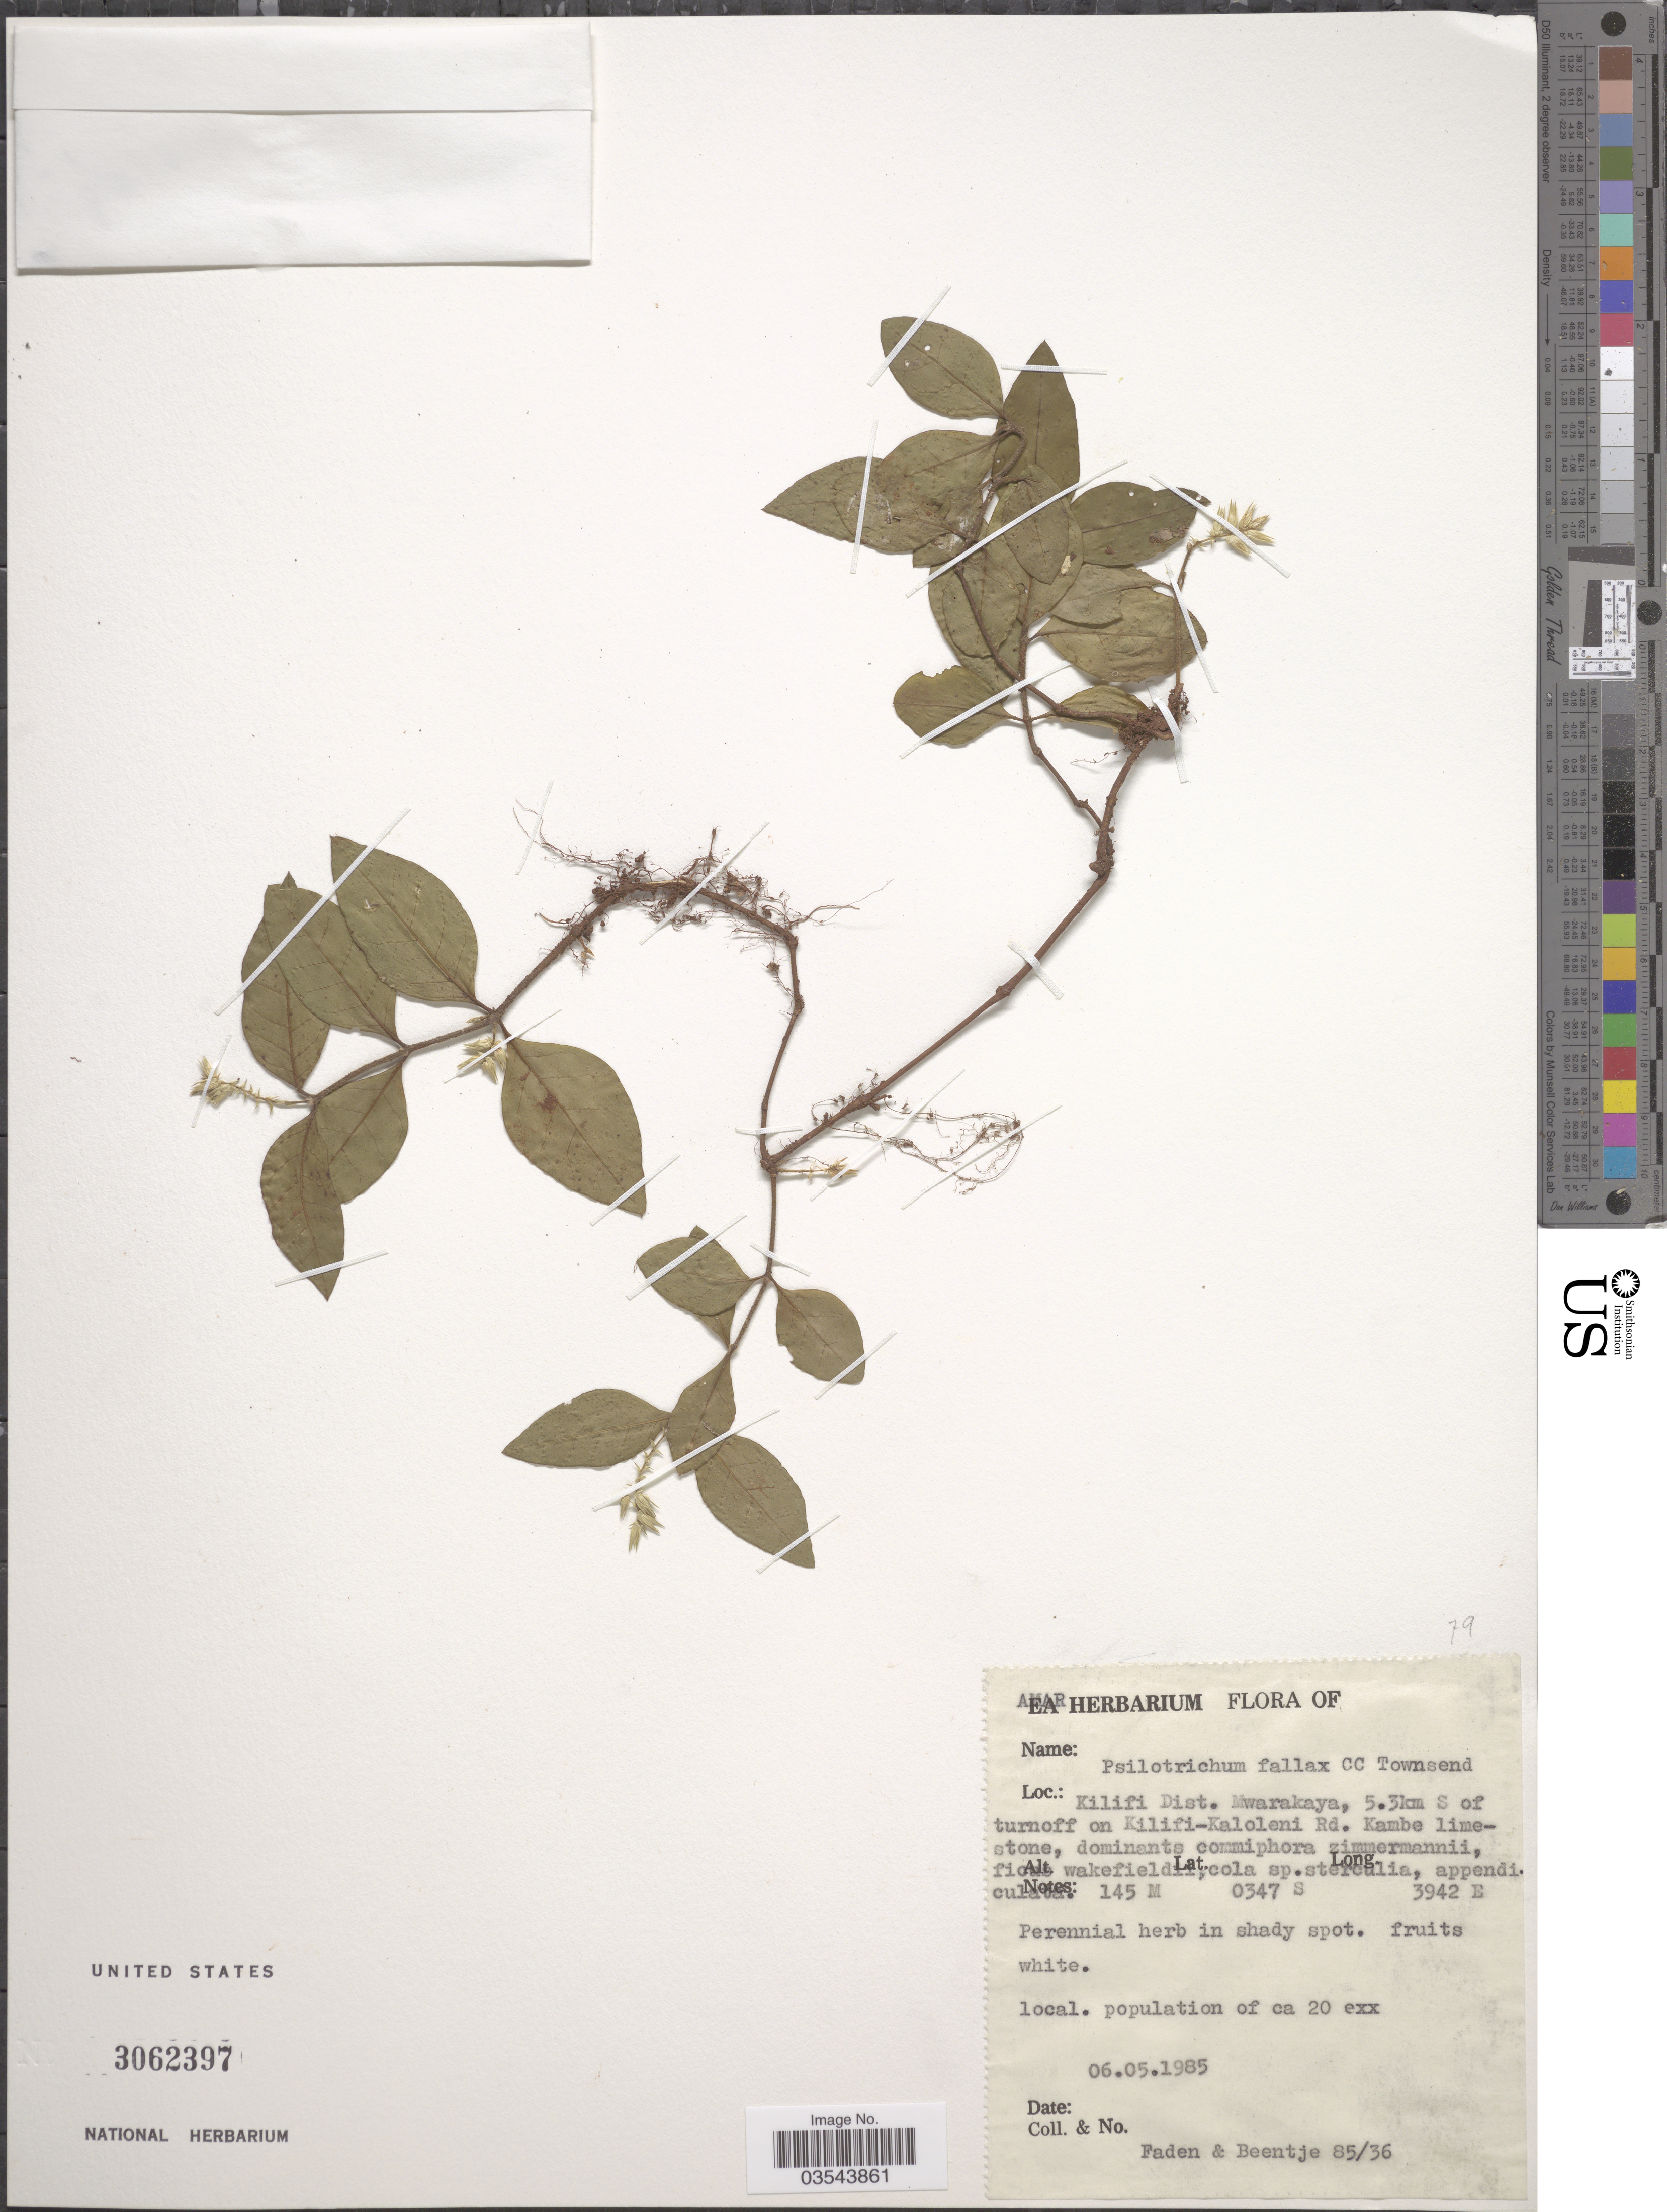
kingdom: Plantae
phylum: Tracheophyta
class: Magnoliopsida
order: Caryophyllales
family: Amaranthaceae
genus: Psilotrichum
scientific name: Psilotrichum fallax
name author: C. C. Towns.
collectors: -- Faden & Beentje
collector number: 85/36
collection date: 1985-05-06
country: Kenya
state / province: Kilifi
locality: Kilifi Dist. Mwarakaya, 5.3km S of turnoff on Kilifi-Kaloleni Rd. Kambe limestone.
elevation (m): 145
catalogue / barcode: US 3062397